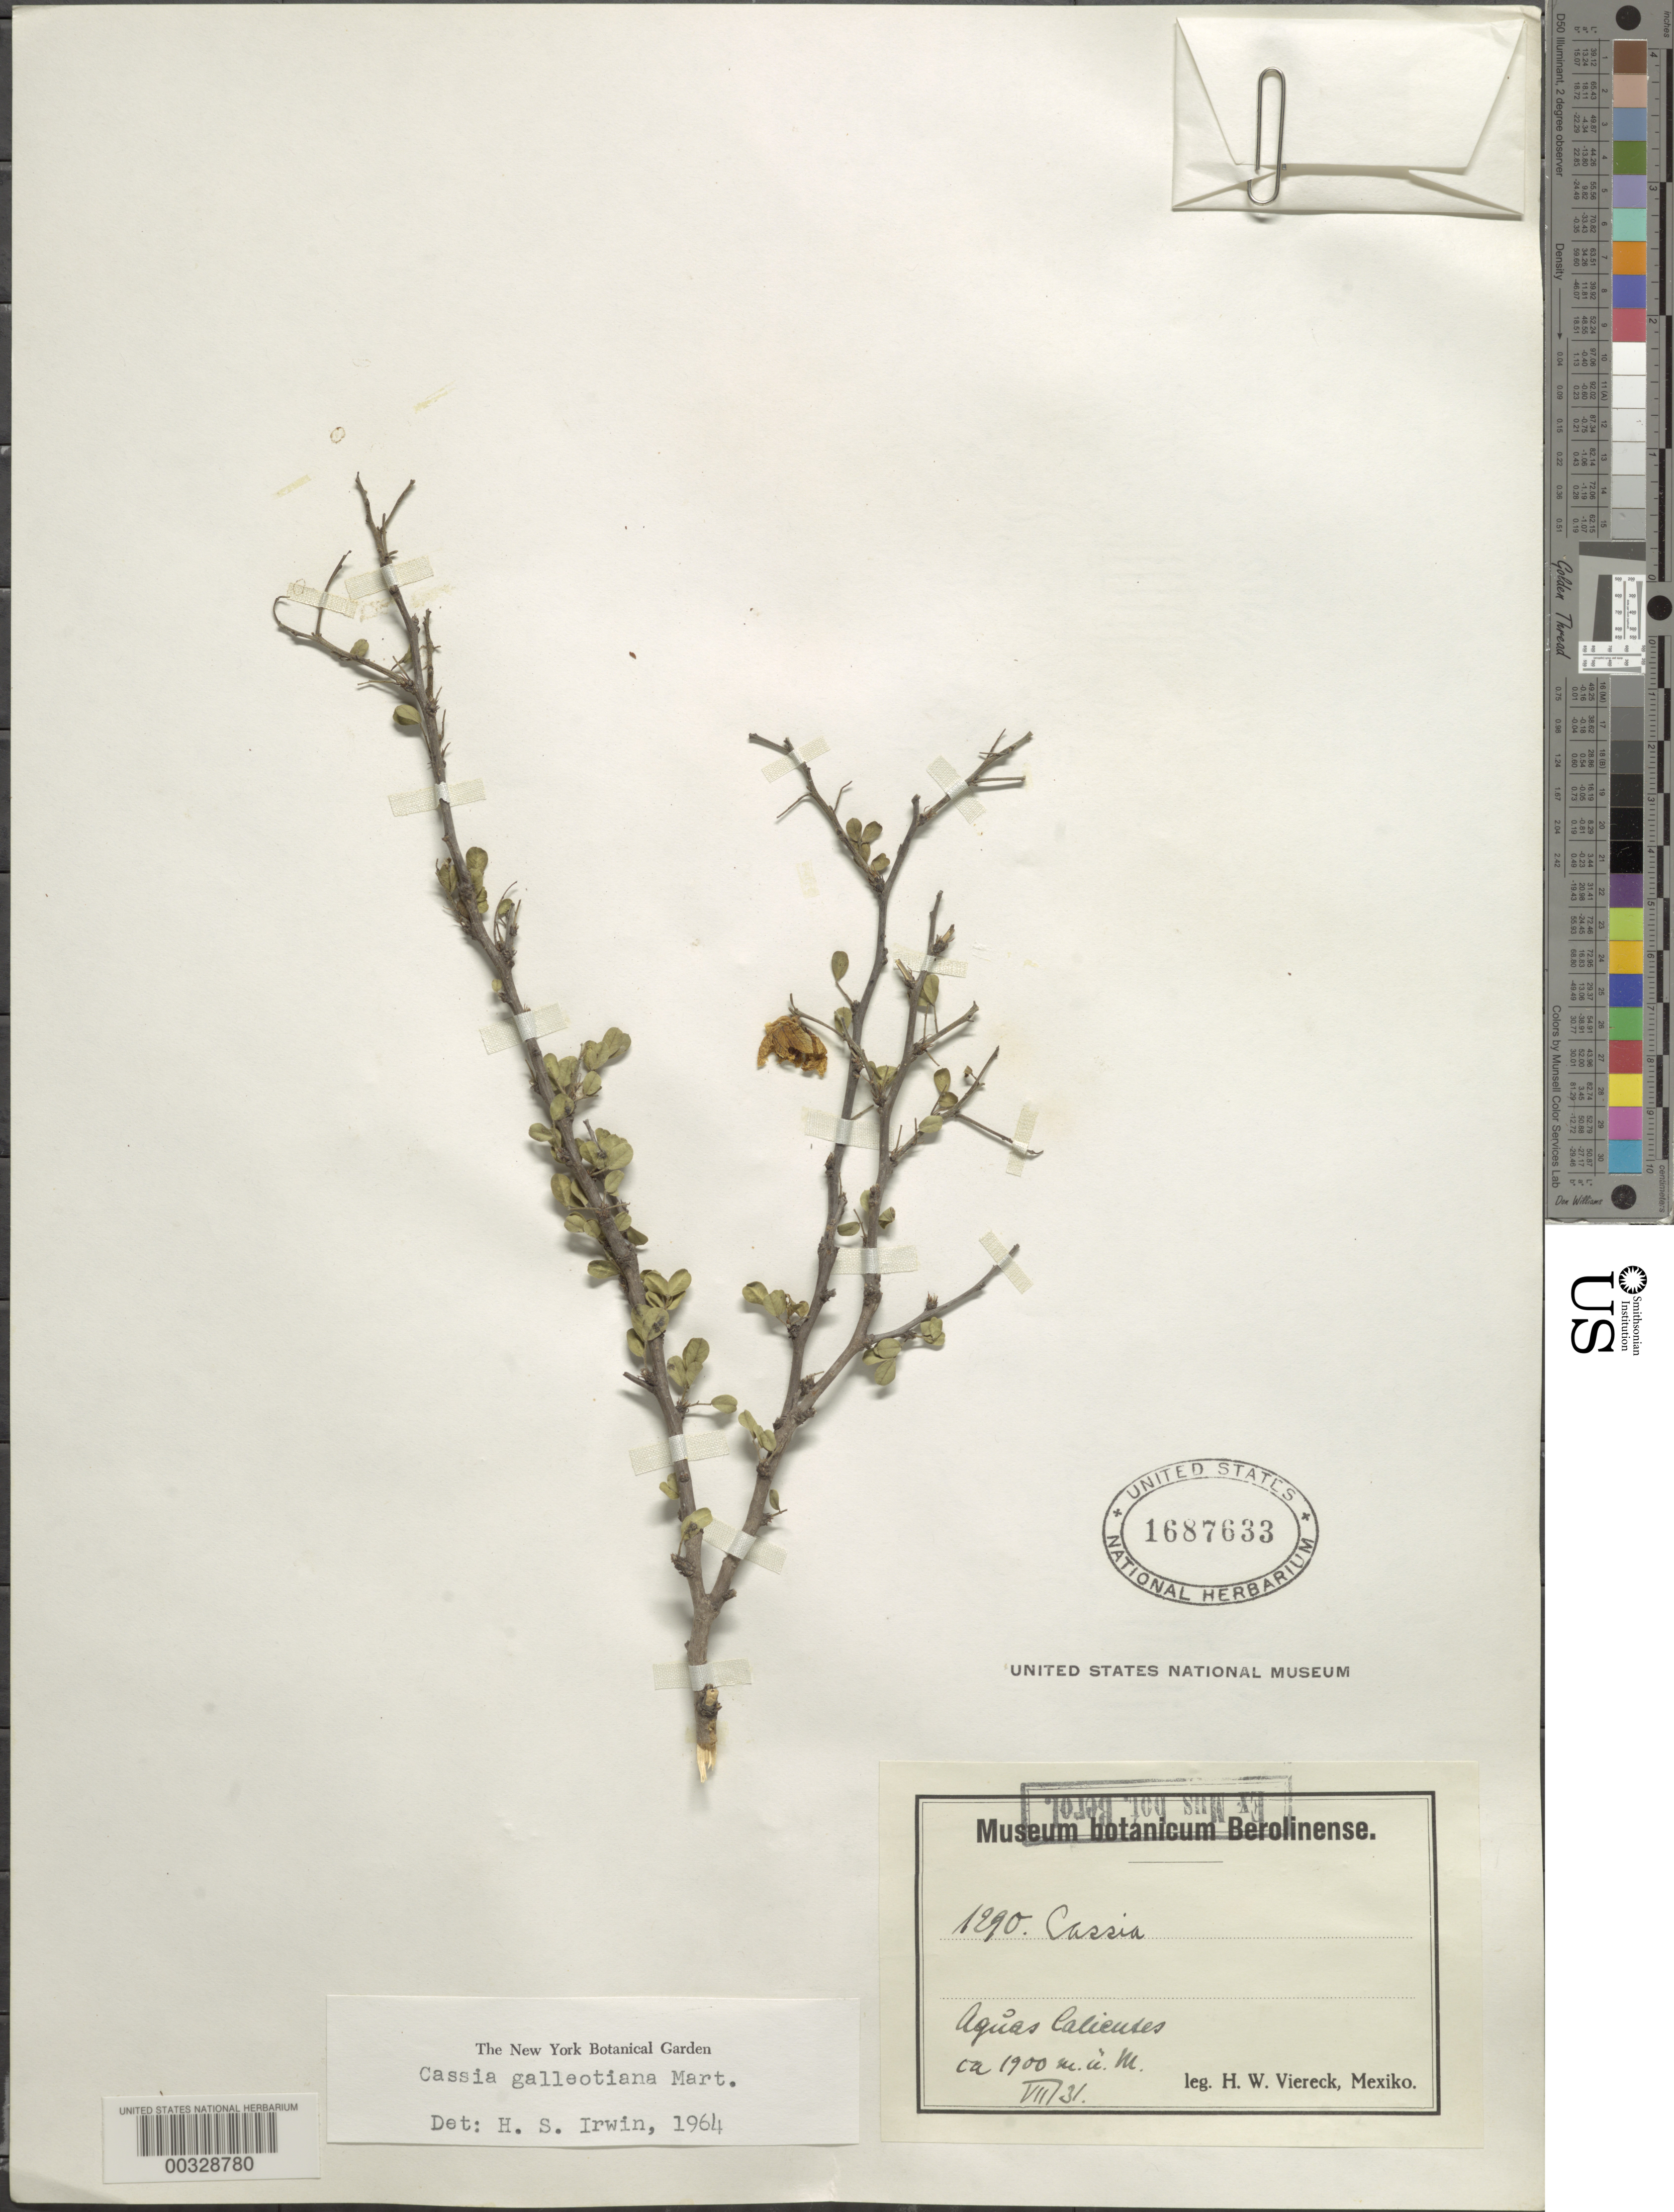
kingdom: Plantae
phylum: Tracheophyta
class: Magnoliopsida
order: Fabales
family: Fabaceae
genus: Senna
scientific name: Senna galeottiana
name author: (M. Martens) H.S. Irwin & Barneby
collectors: H. W. Viereck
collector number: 1290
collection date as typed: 31 Aug 1900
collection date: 1900-08-31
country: Mexico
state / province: Aguascalientes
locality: Aguascalientes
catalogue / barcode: US 1687633